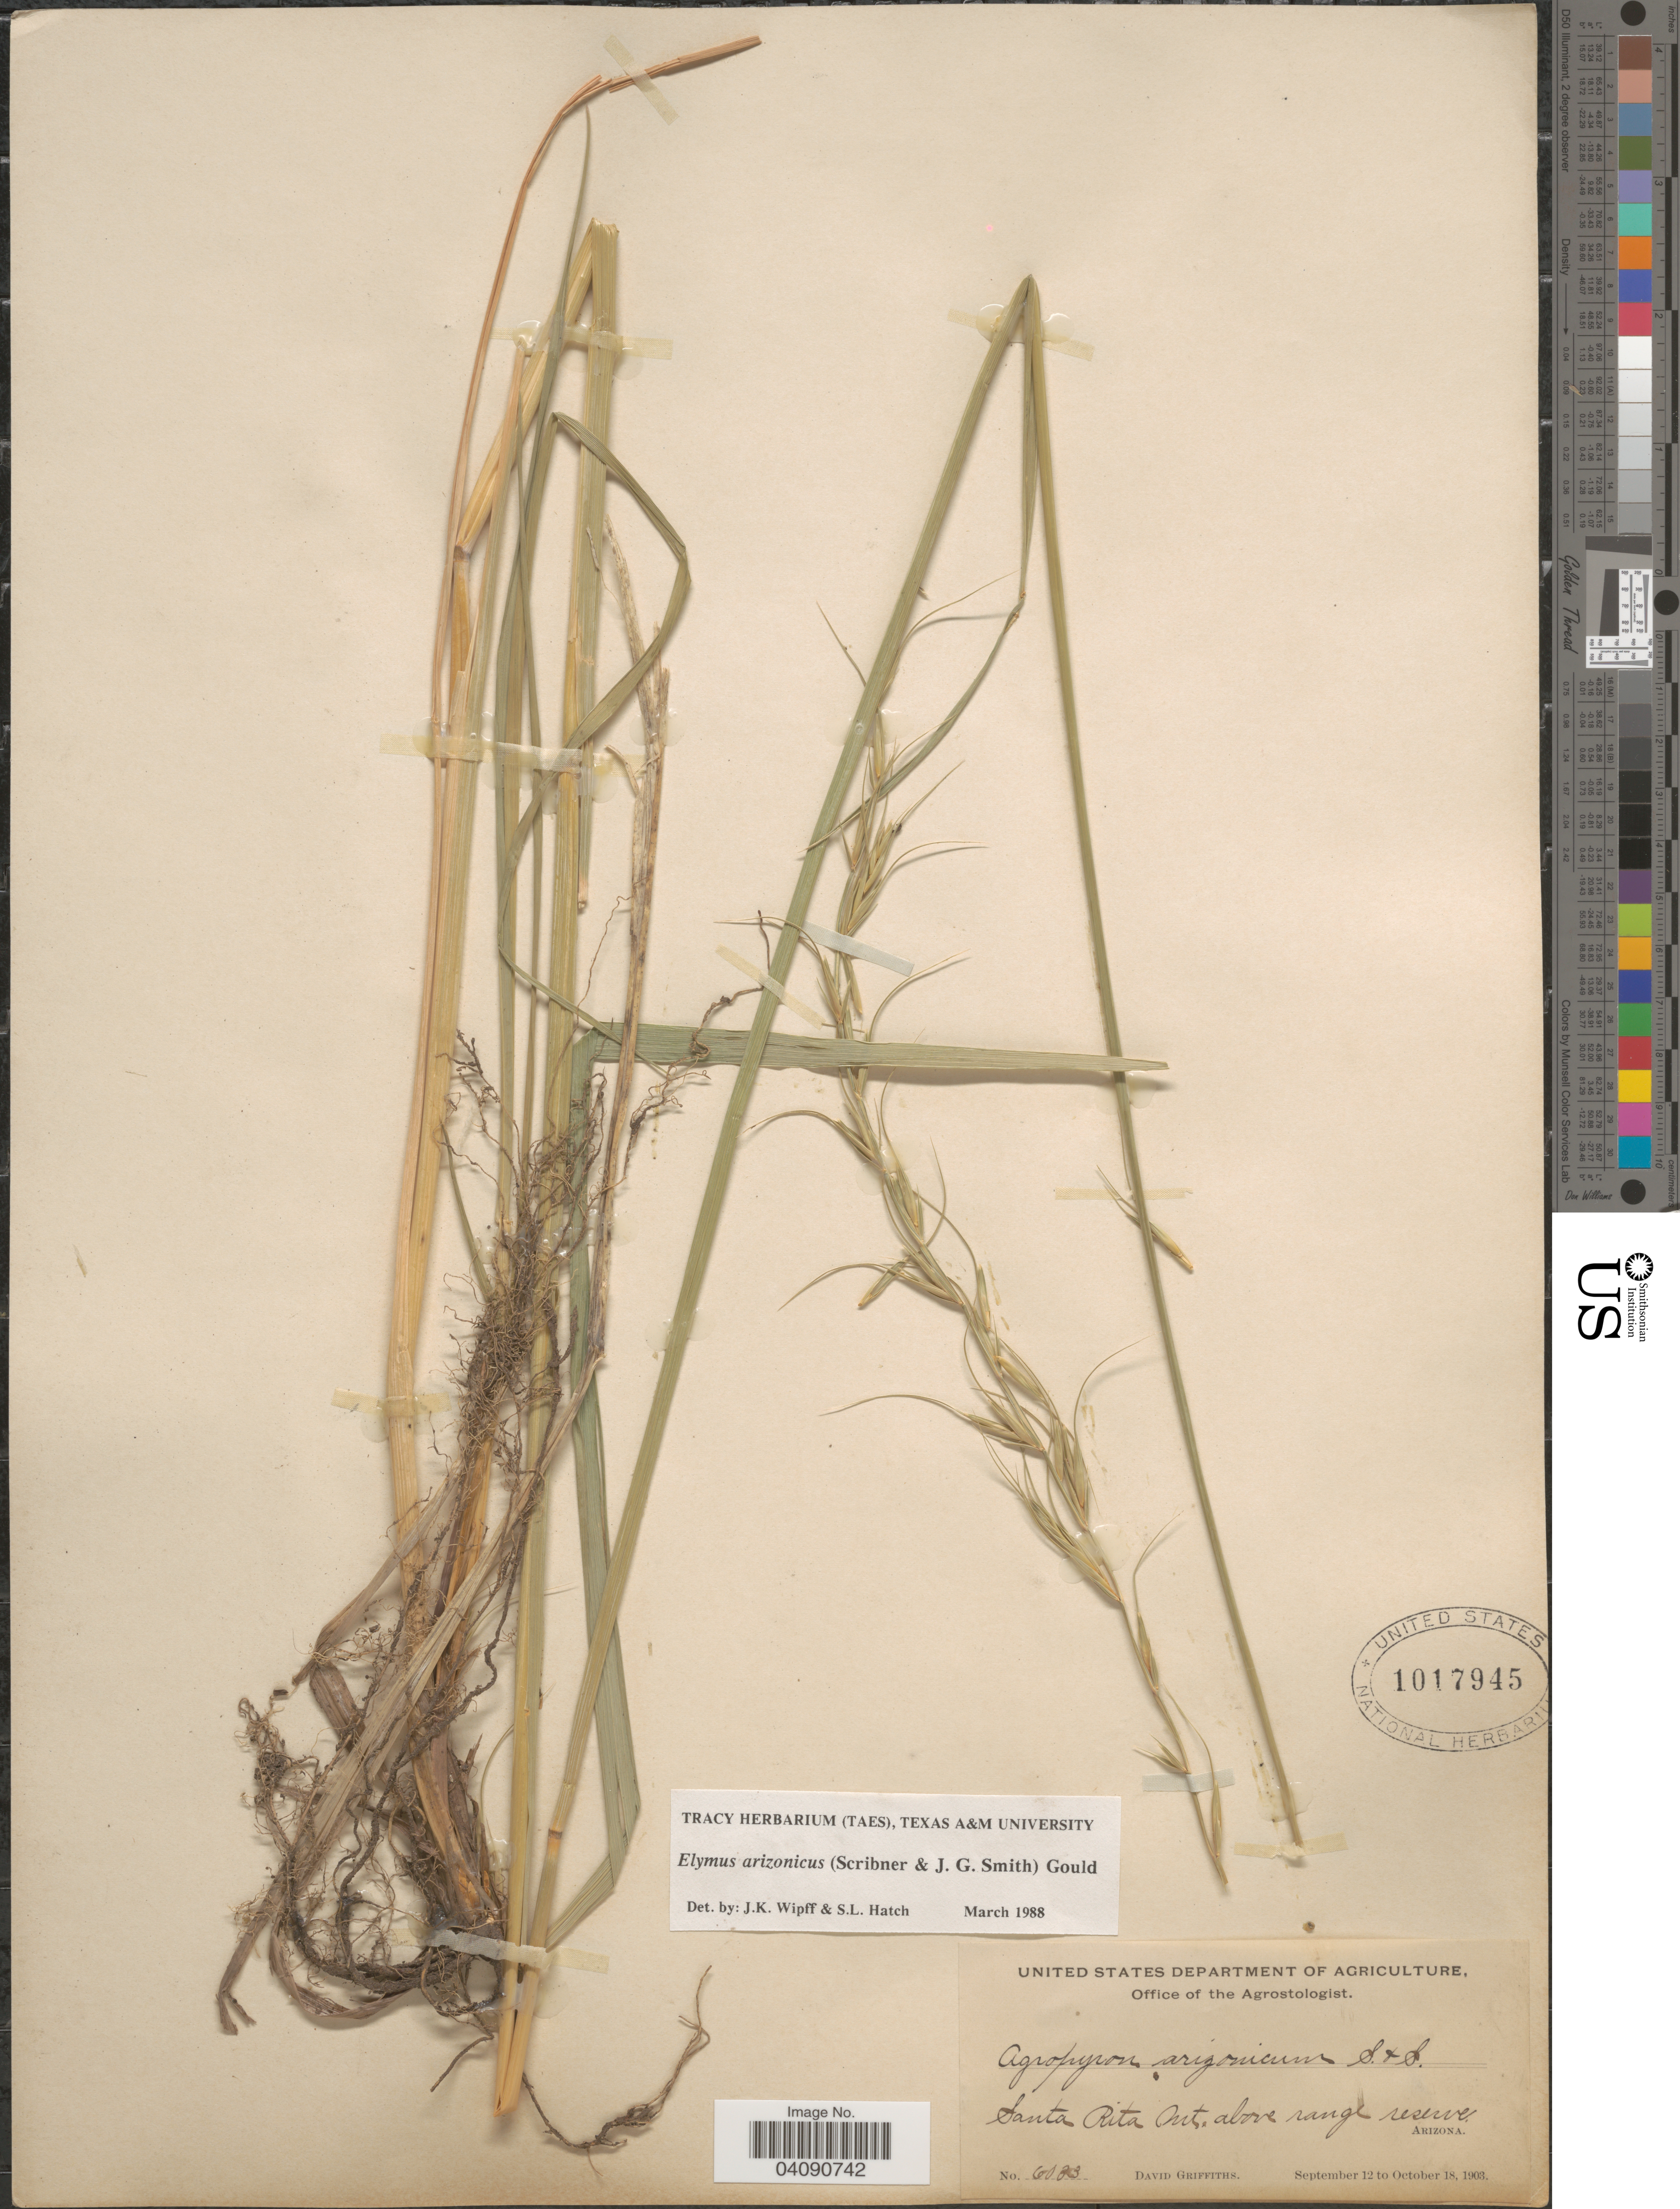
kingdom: Plantae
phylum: Tracheophyta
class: Liliopsida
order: Poales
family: Poaceae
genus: Elymus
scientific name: Elymus arizonicus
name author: (Scribn. & J.G. Sm.) Gould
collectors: D. Griffiths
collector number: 6033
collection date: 1903-09-12/1903-10-18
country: United States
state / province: Arizona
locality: Santa Rita Mts. above range reserve.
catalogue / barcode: US 1017945